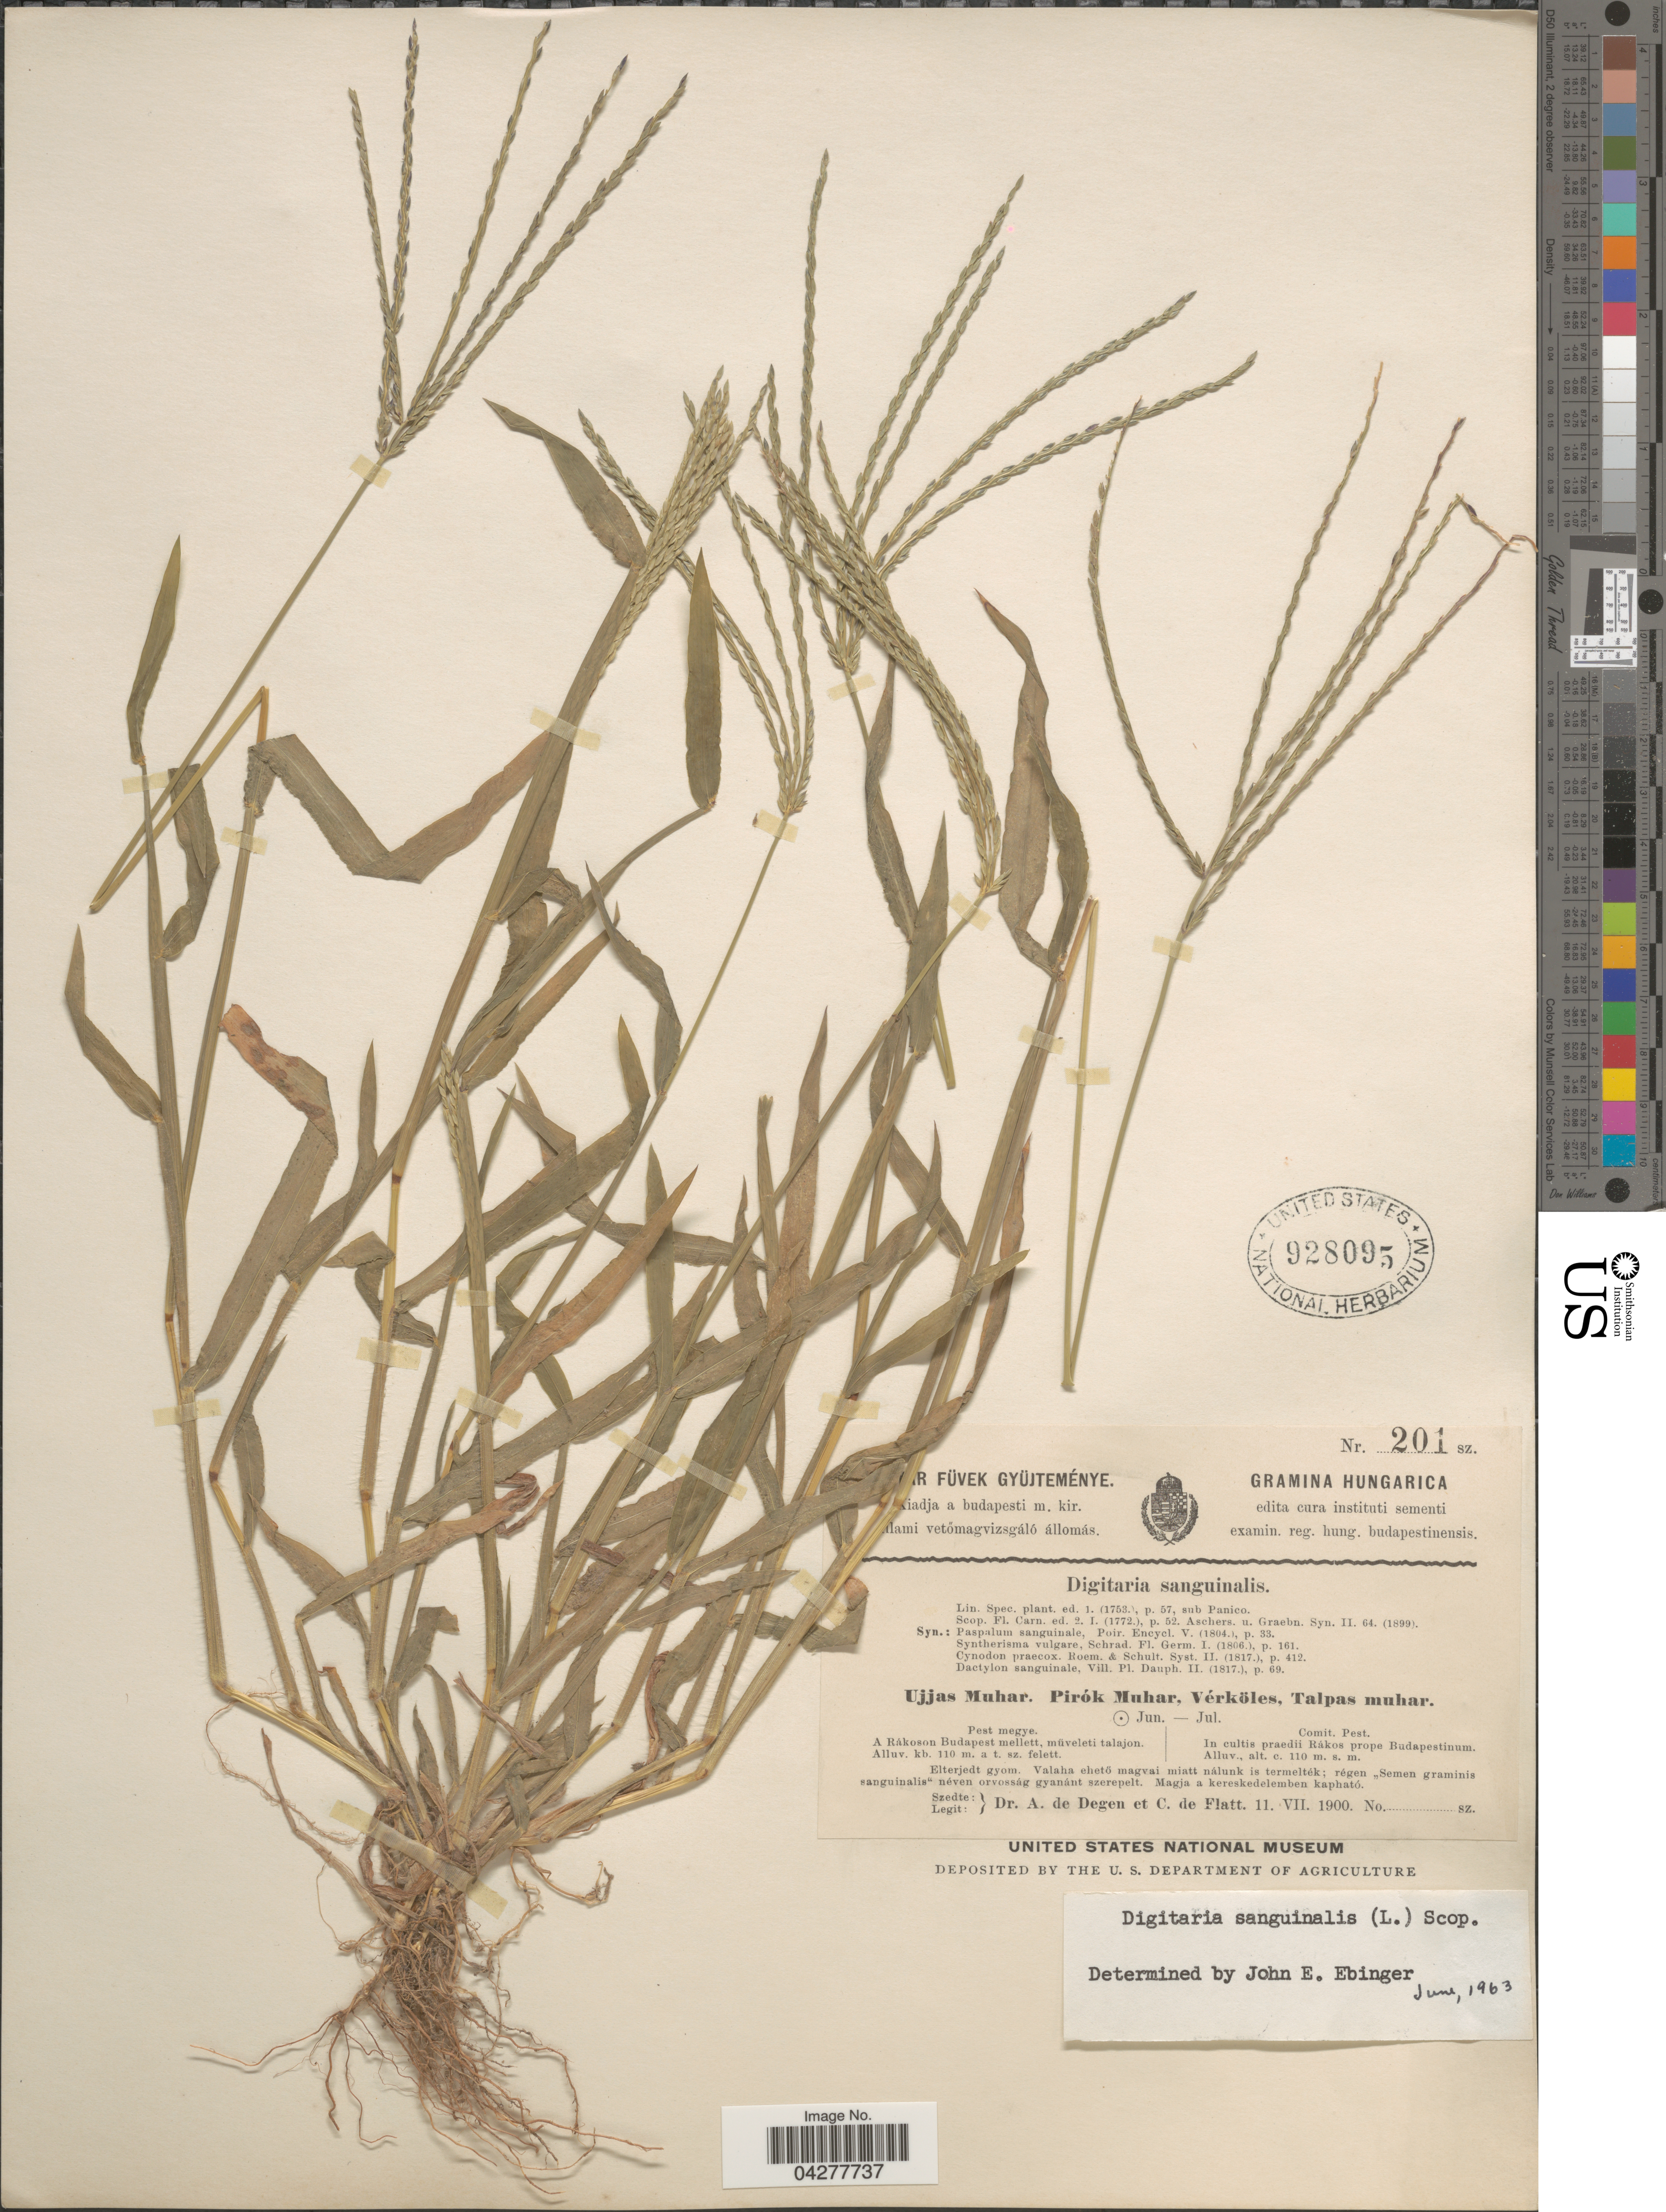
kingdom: Plantae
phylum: Tracheophyta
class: Liliopsida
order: Poales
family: Poaceae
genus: Digitaria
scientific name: Digitaria sanguinalis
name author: (L.) Scop.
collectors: A. Degen & C. de Flatt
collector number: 201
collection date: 1900-07-11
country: Hungary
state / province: Pest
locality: Hungarica. Comit. Pest. In cultis praedii Rákos prope Budapestinum.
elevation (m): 110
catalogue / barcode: US 928095